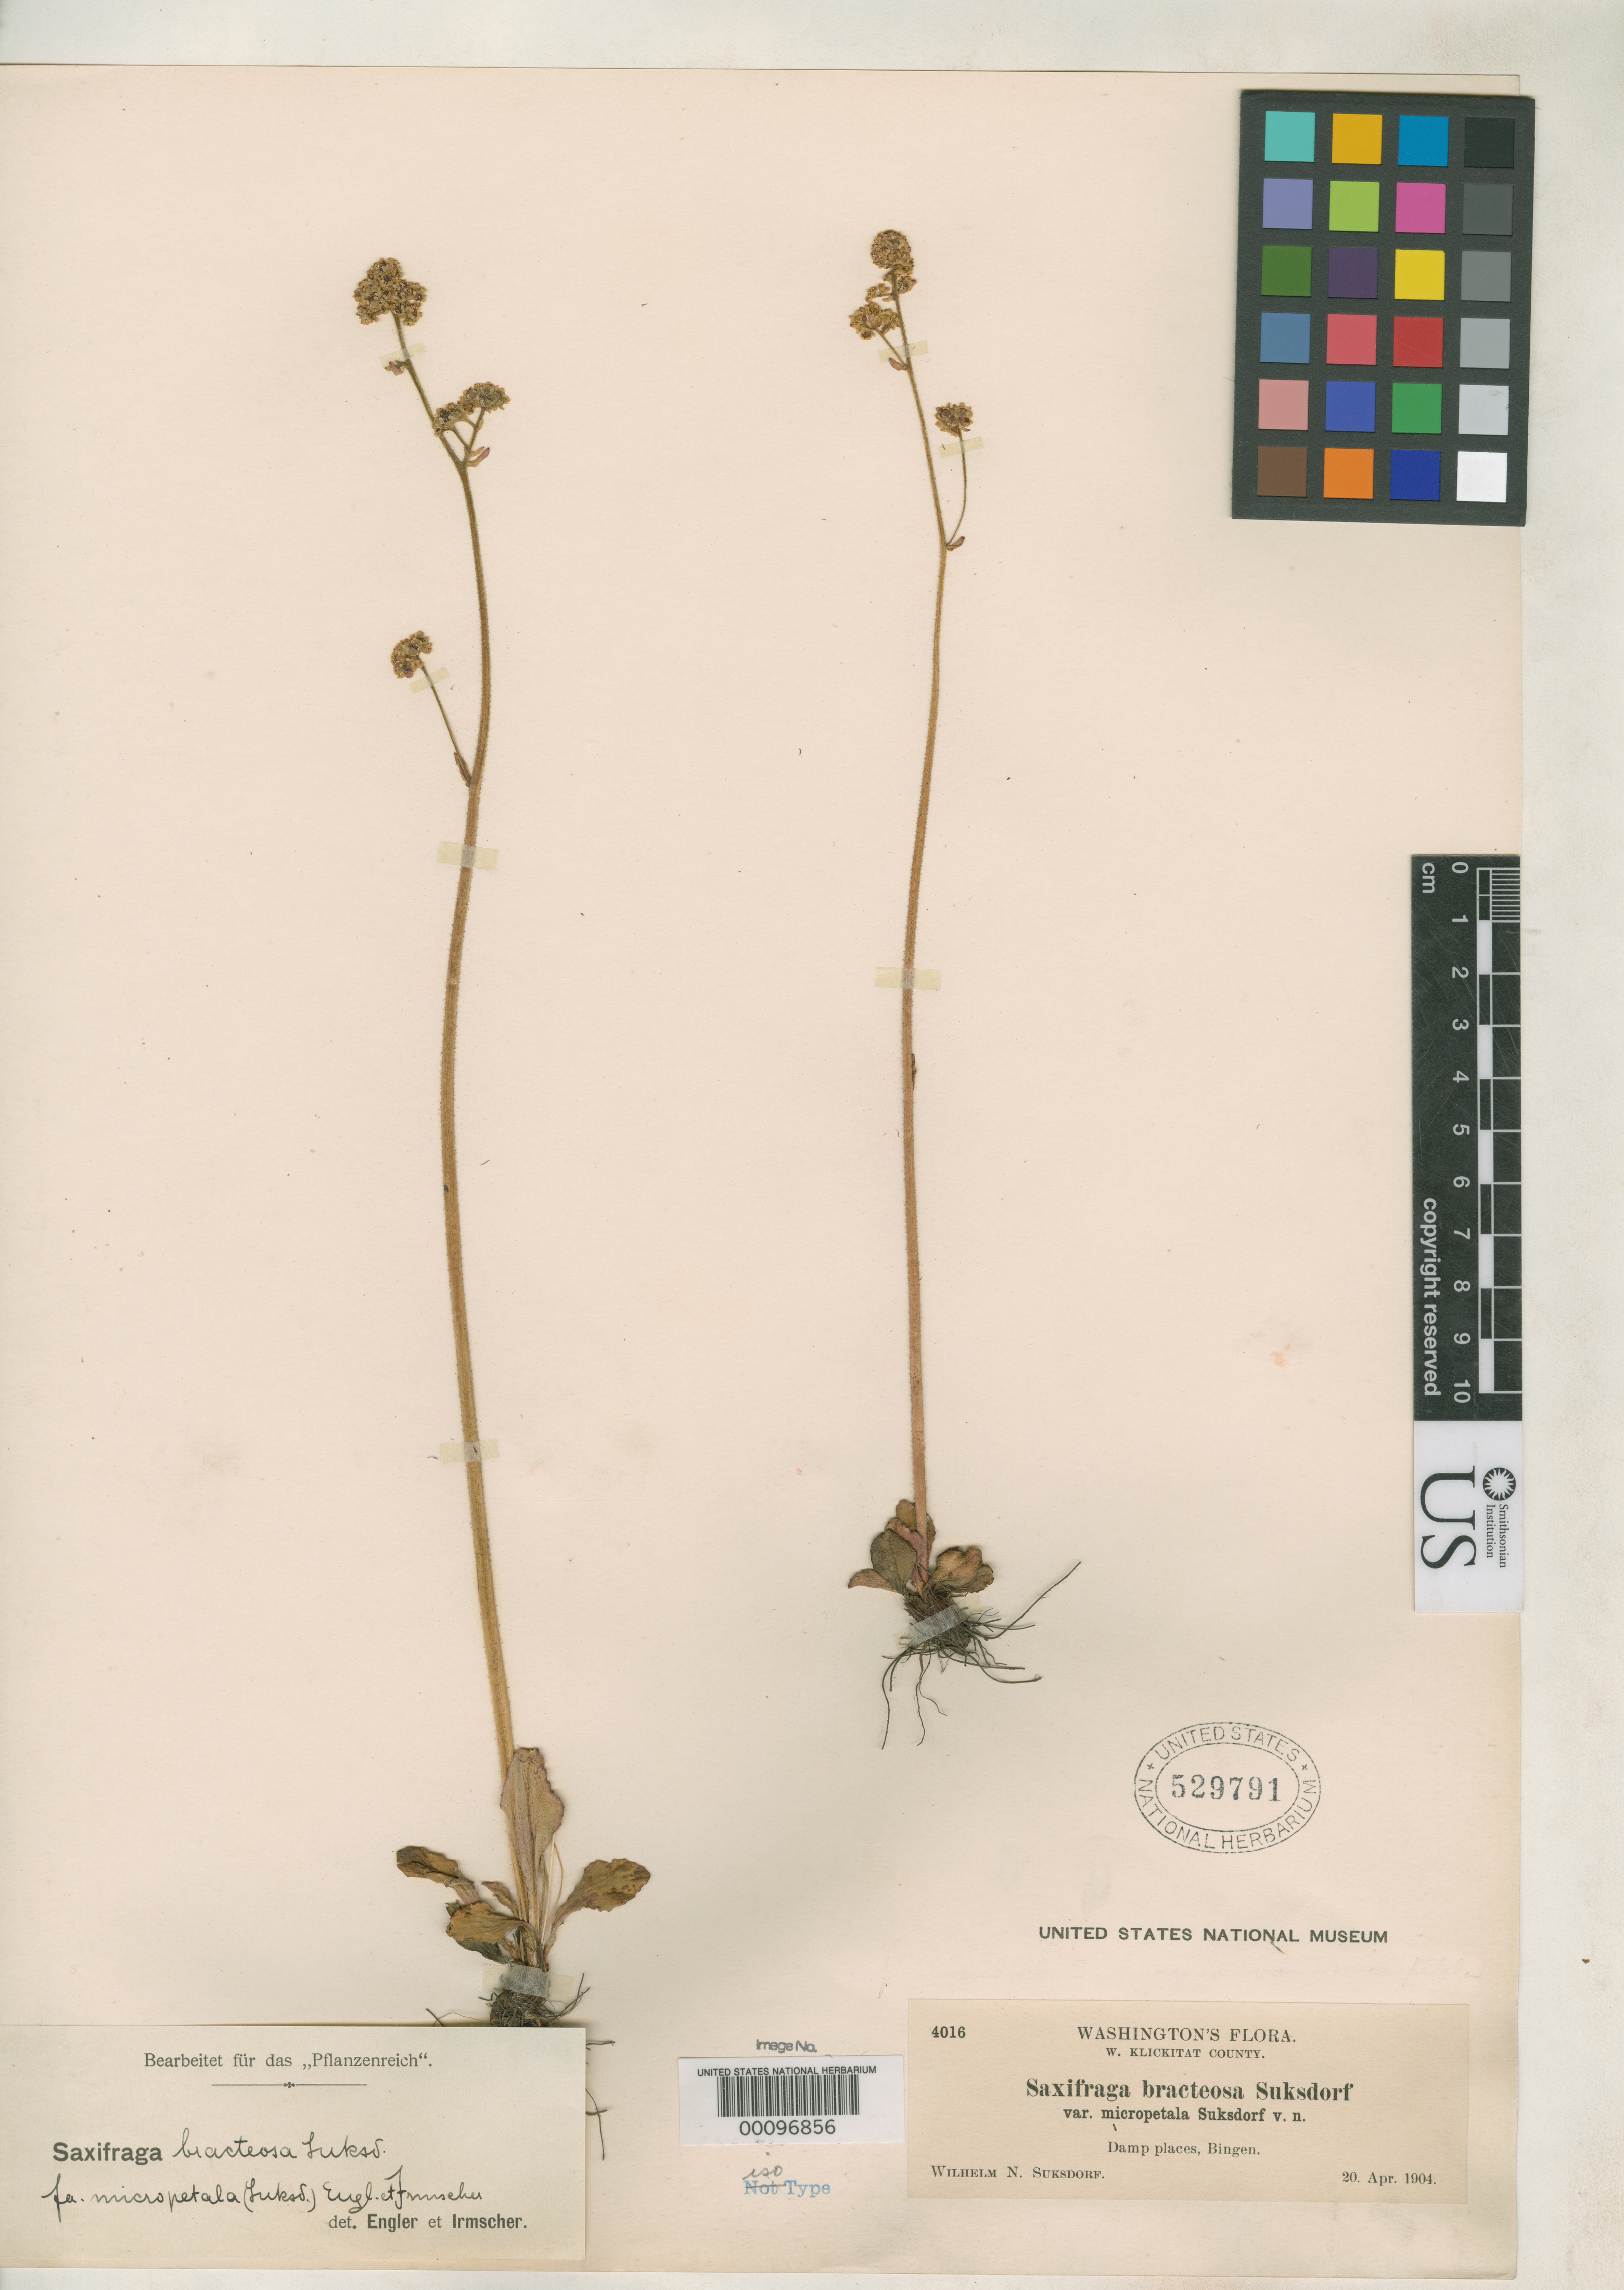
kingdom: Plantae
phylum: Tracheophyta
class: Magnoliopsida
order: Saxifragales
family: Saxifragaceae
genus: Saxifraga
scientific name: Saxifraga bracteosa var. micropetala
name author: Suksd.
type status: Isotype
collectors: W. N. Suksdorf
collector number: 4016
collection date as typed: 20 Apr 1904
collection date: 1904-04-20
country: United States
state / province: Washington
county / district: Klickitat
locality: Bingen.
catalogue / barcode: US 529791